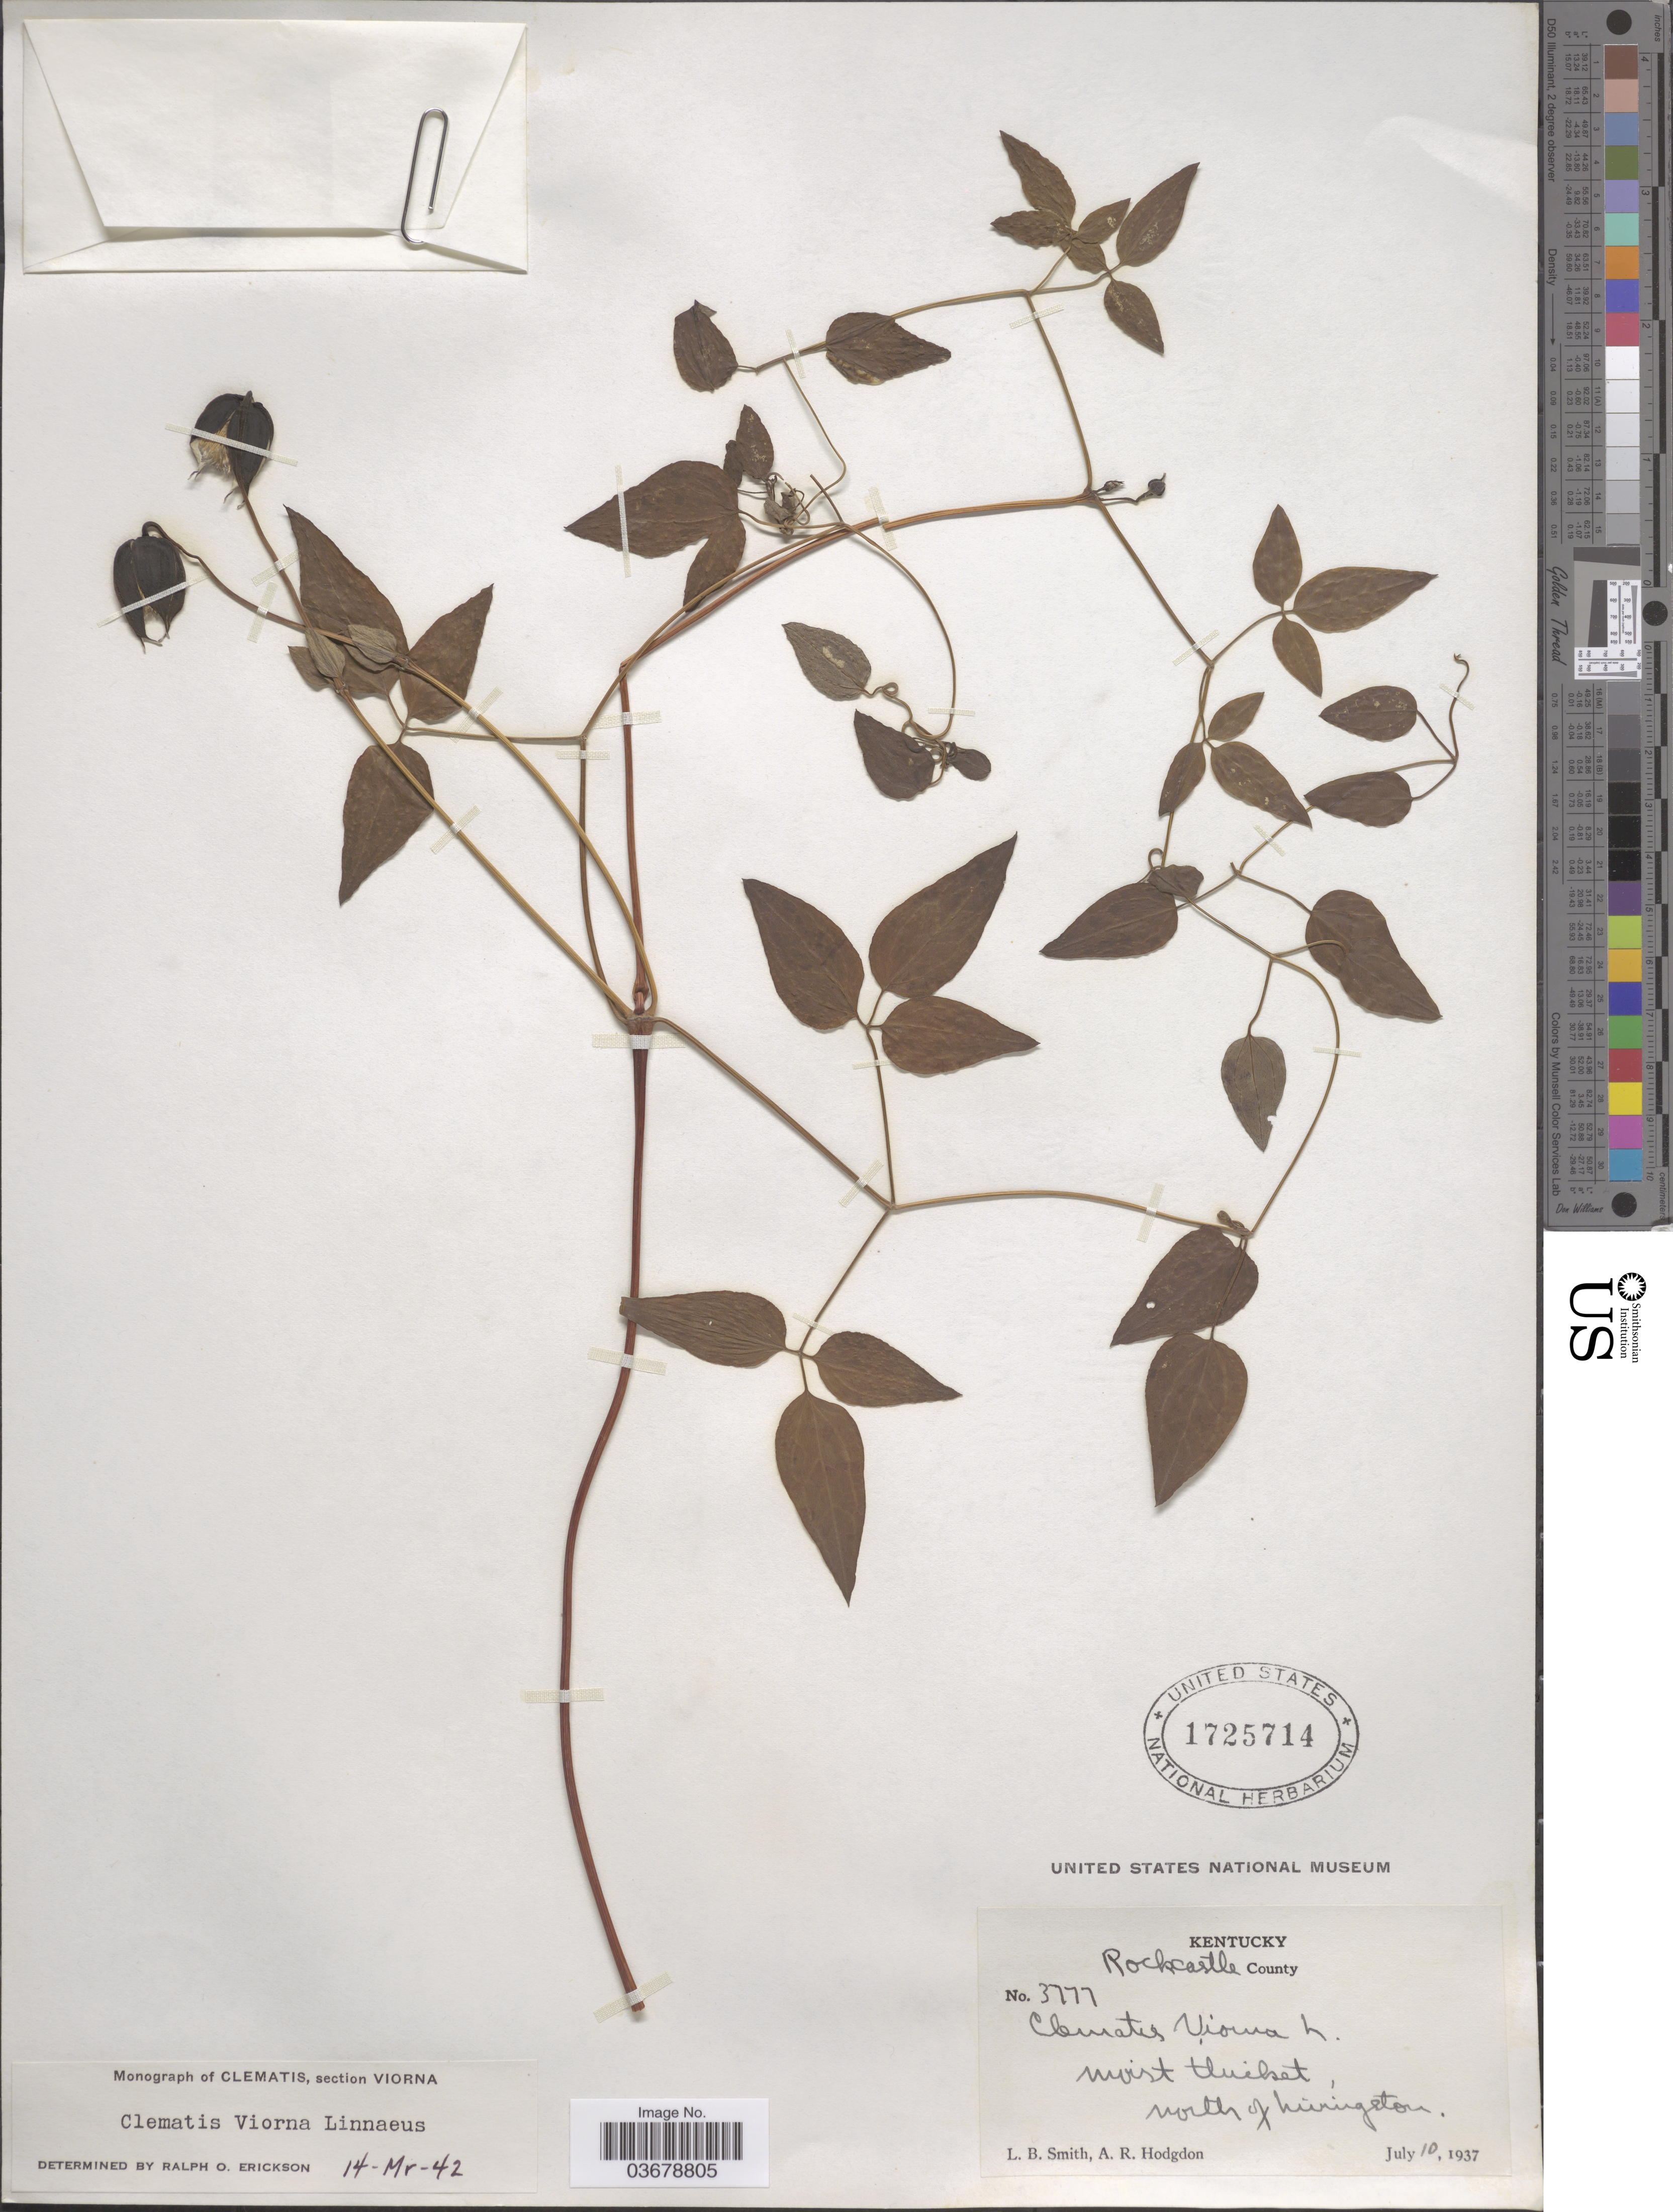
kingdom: Plantae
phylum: Tracheophyta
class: Magnoliopsida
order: Ranunculales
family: Ranunculaceae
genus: Clematis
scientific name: Clematis viorna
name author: L.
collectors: L. Smith & A. R. Hodgdon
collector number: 3777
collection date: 1937-07-10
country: United States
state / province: Kentucky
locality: Rockcastle County. North of Livingston.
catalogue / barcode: US 1725714